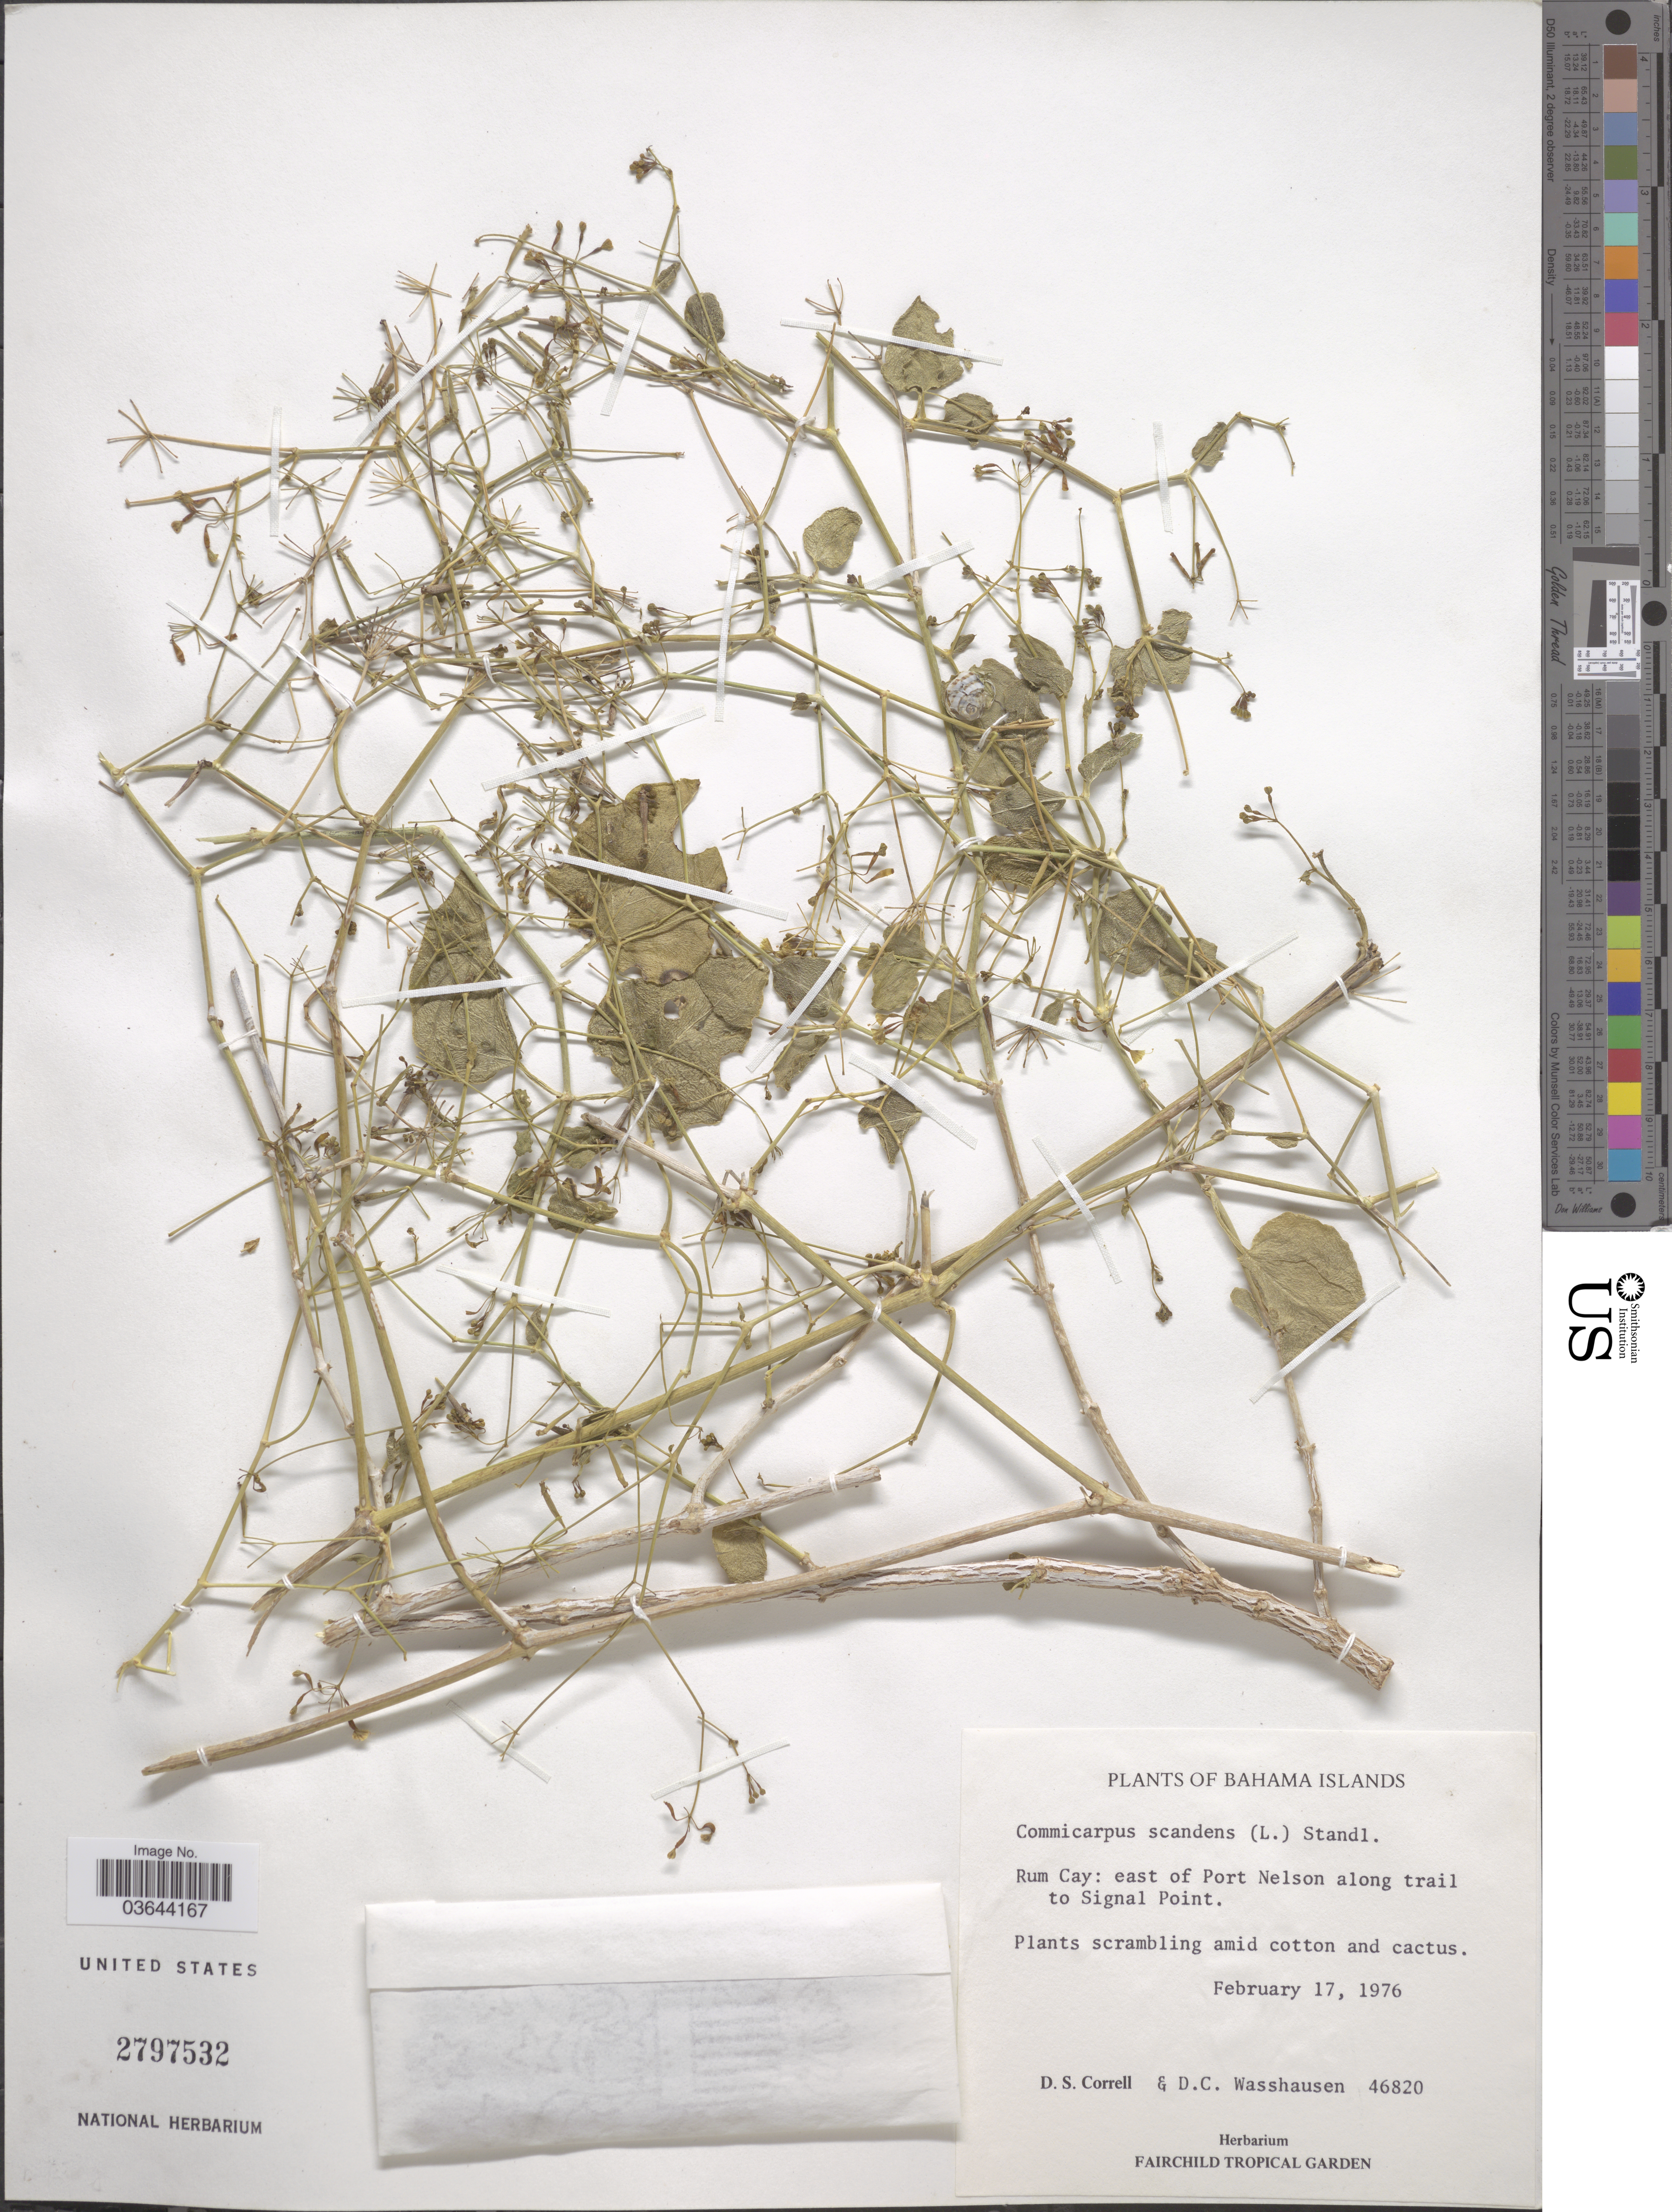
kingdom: Plantae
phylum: Tracheophyta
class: Magnoliopsida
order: Caryophyllales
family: Nyctaginaceae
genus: Commicarpus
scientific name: Commicarpus scandens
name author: (L.) Standl.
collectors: D. S. Correll & D. C. Wasshausen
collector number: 46820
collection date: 1976-02-17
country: Bahamas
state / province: Rum Cay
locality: East of Port Nelson along trail to Signal Point.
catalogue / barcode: US 2797532